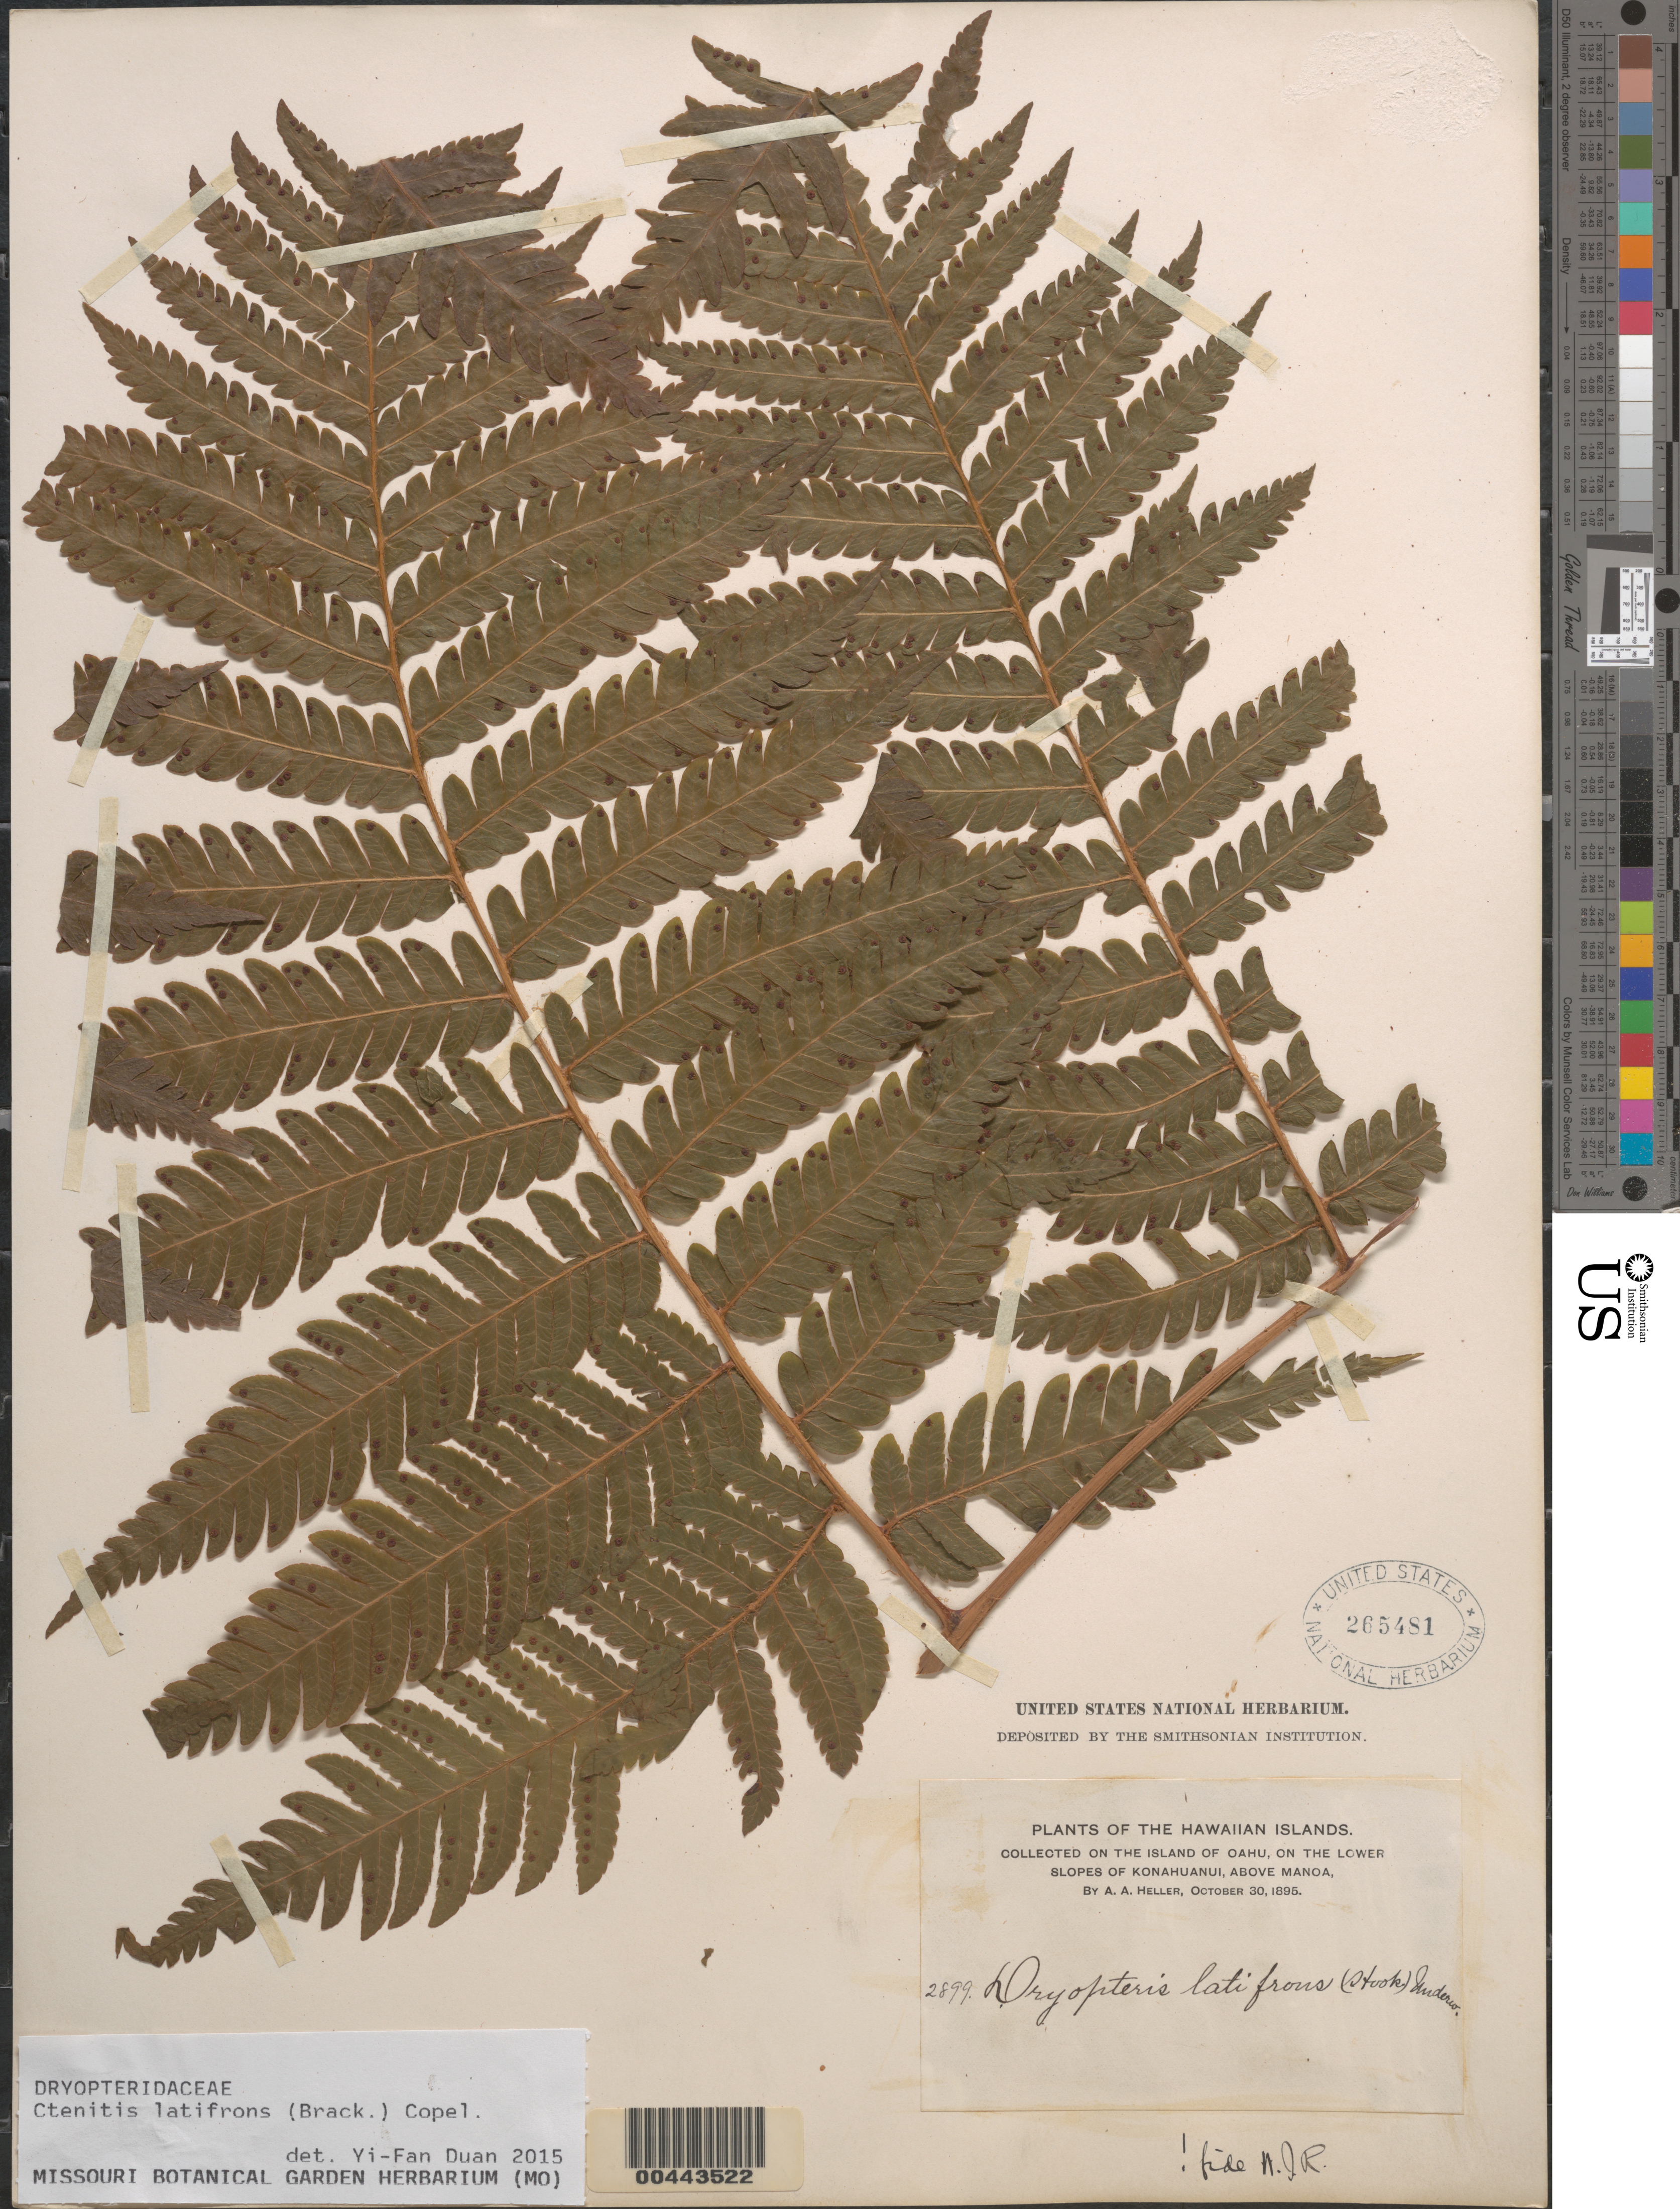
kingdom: Plantae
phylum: Tracheophyta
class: Polypodiopsida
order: Polypodiales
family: Dryopteridaceae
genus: Ctenitis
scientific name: Ctenitis latifrons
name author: (Brack.) Copel.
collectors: A. A. Heller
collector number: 2899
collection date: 1895-10-30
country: United States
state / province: Hawaii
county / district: Honolulu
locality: The Hawaiian Islands. On the island of Oahu, on the lower slopes of Konahuanui, above Manoa.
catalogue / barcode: US 265481